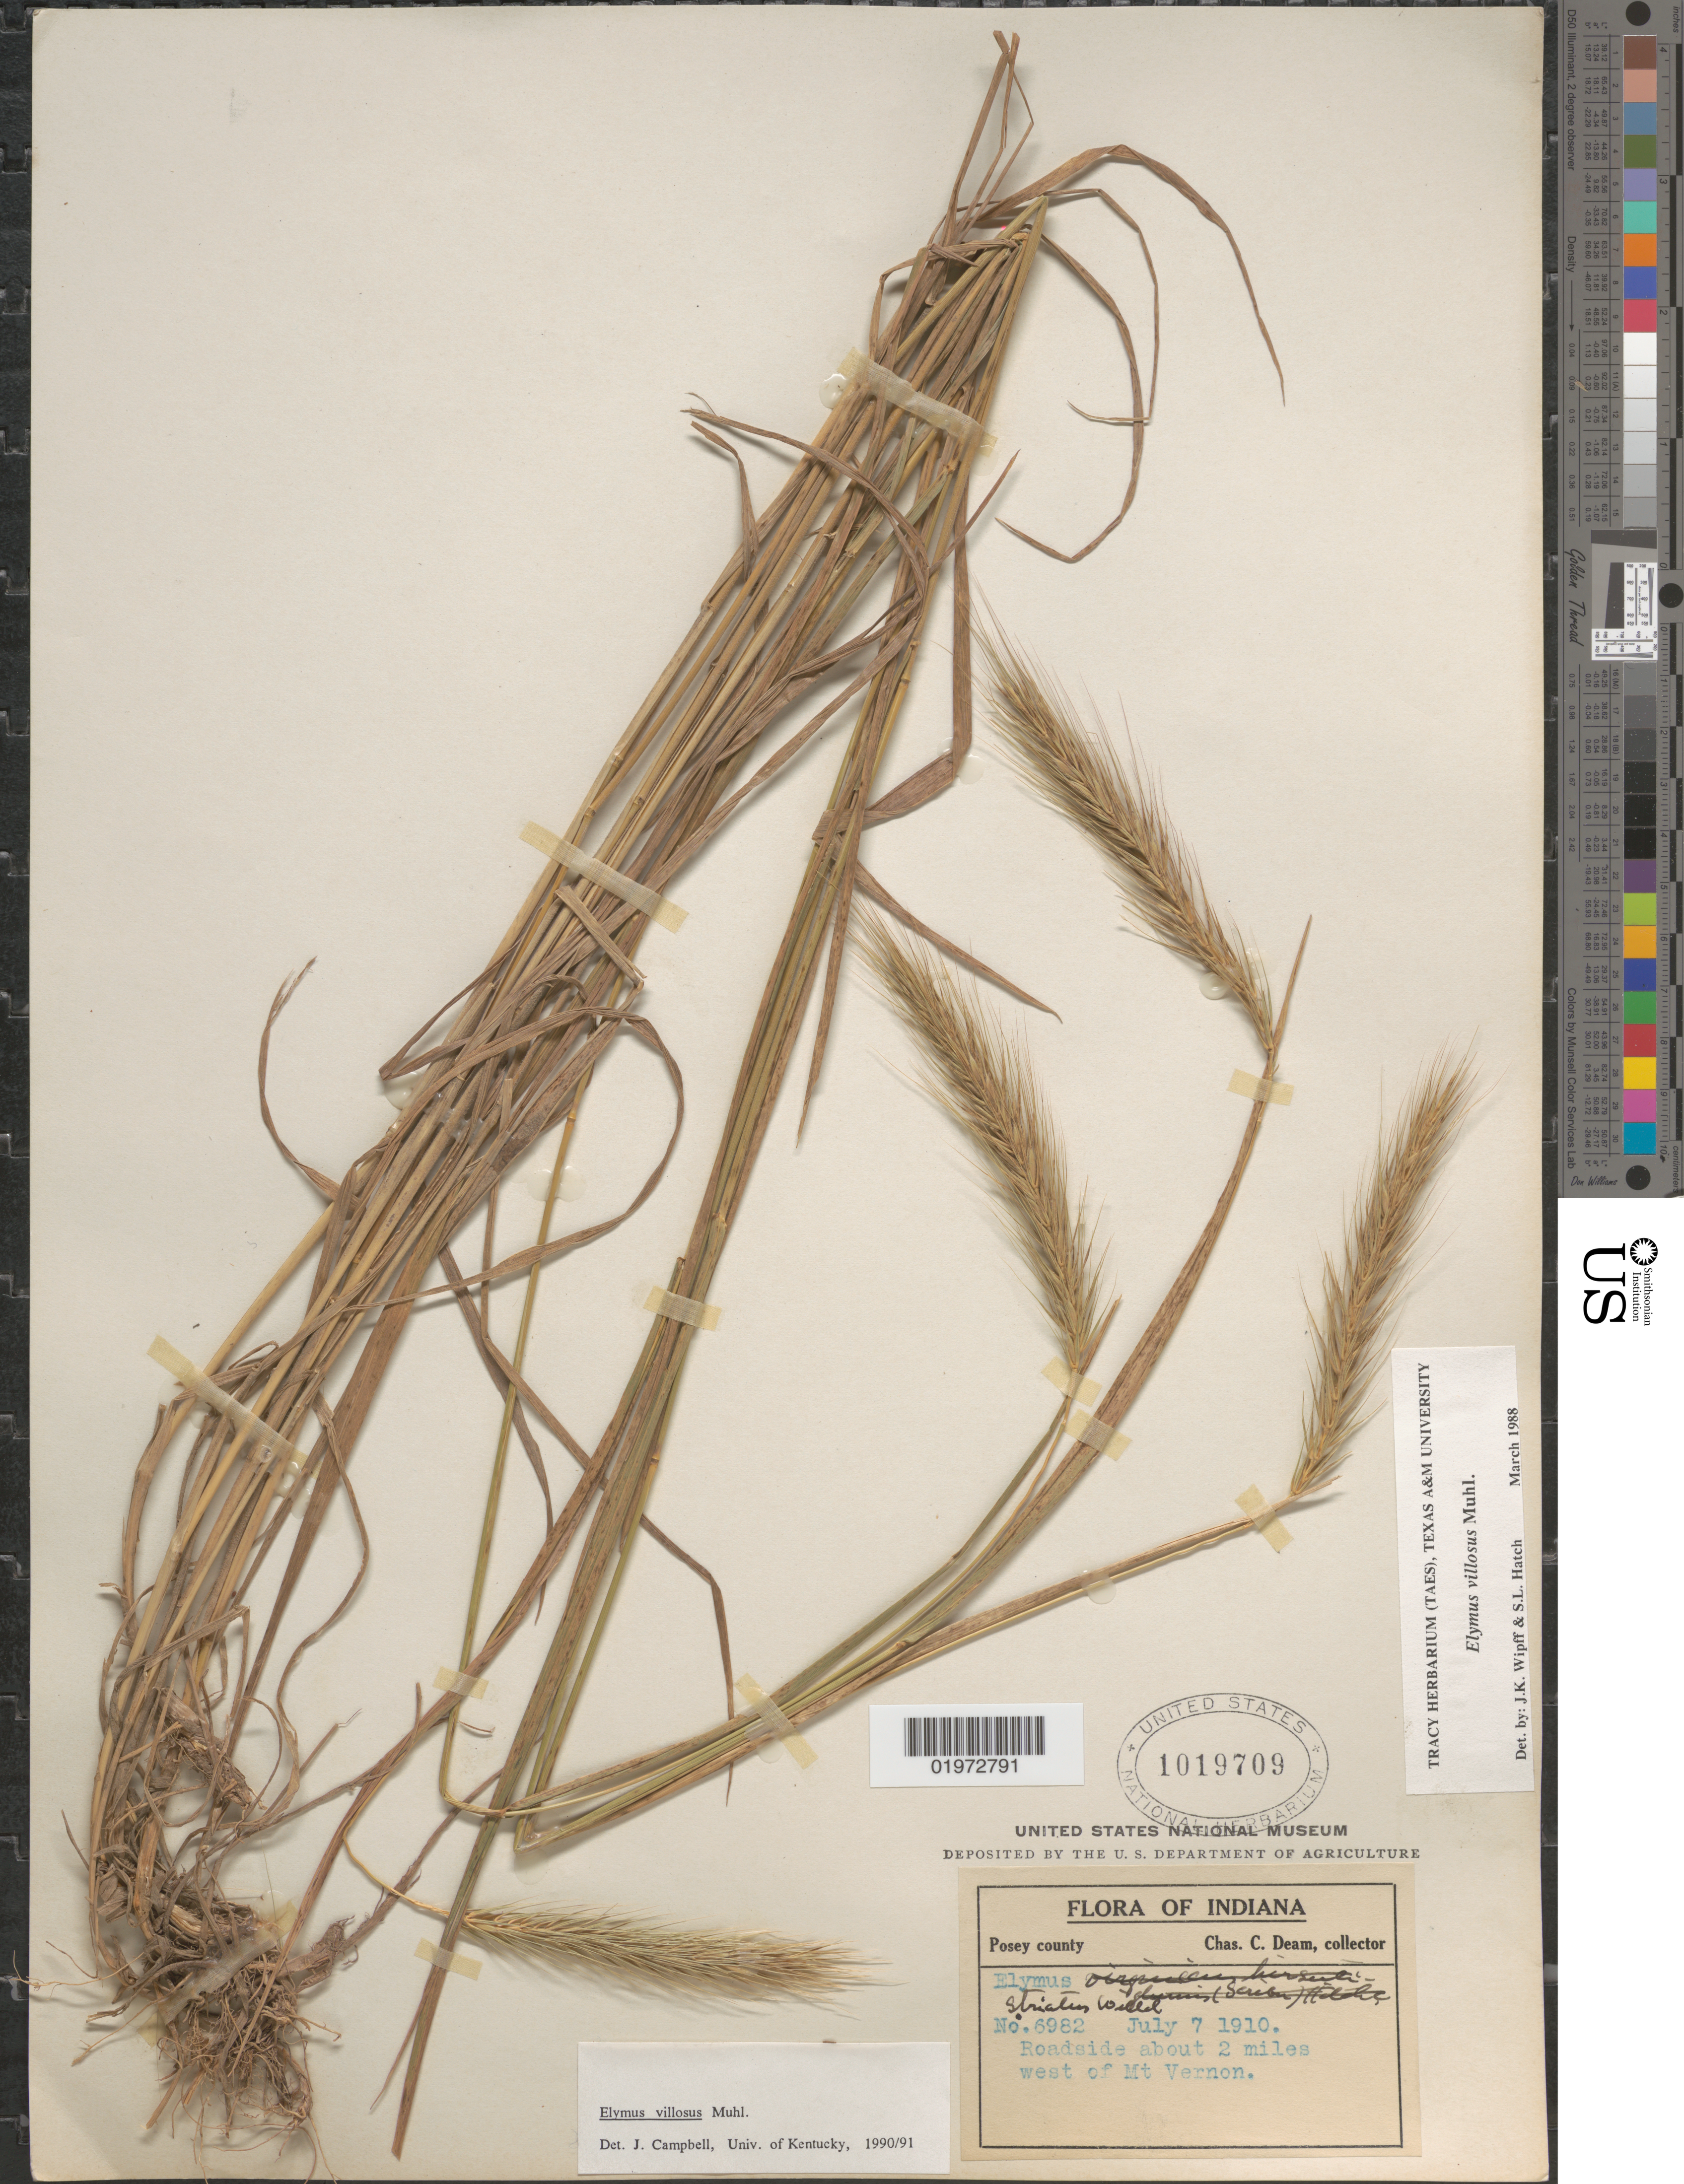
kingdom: Plantae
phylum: Tracheophyta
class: Liliopsida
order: Poales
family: Poaceae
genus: Elymus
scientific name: Elymus villosus var. arkansanus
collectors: C. C. Deam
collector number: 6982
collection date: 1910-07-07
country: United States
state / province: Indiana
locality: Posey county. Roadside about 2 miles west of Mt Vernon.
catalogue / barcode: US 1019709